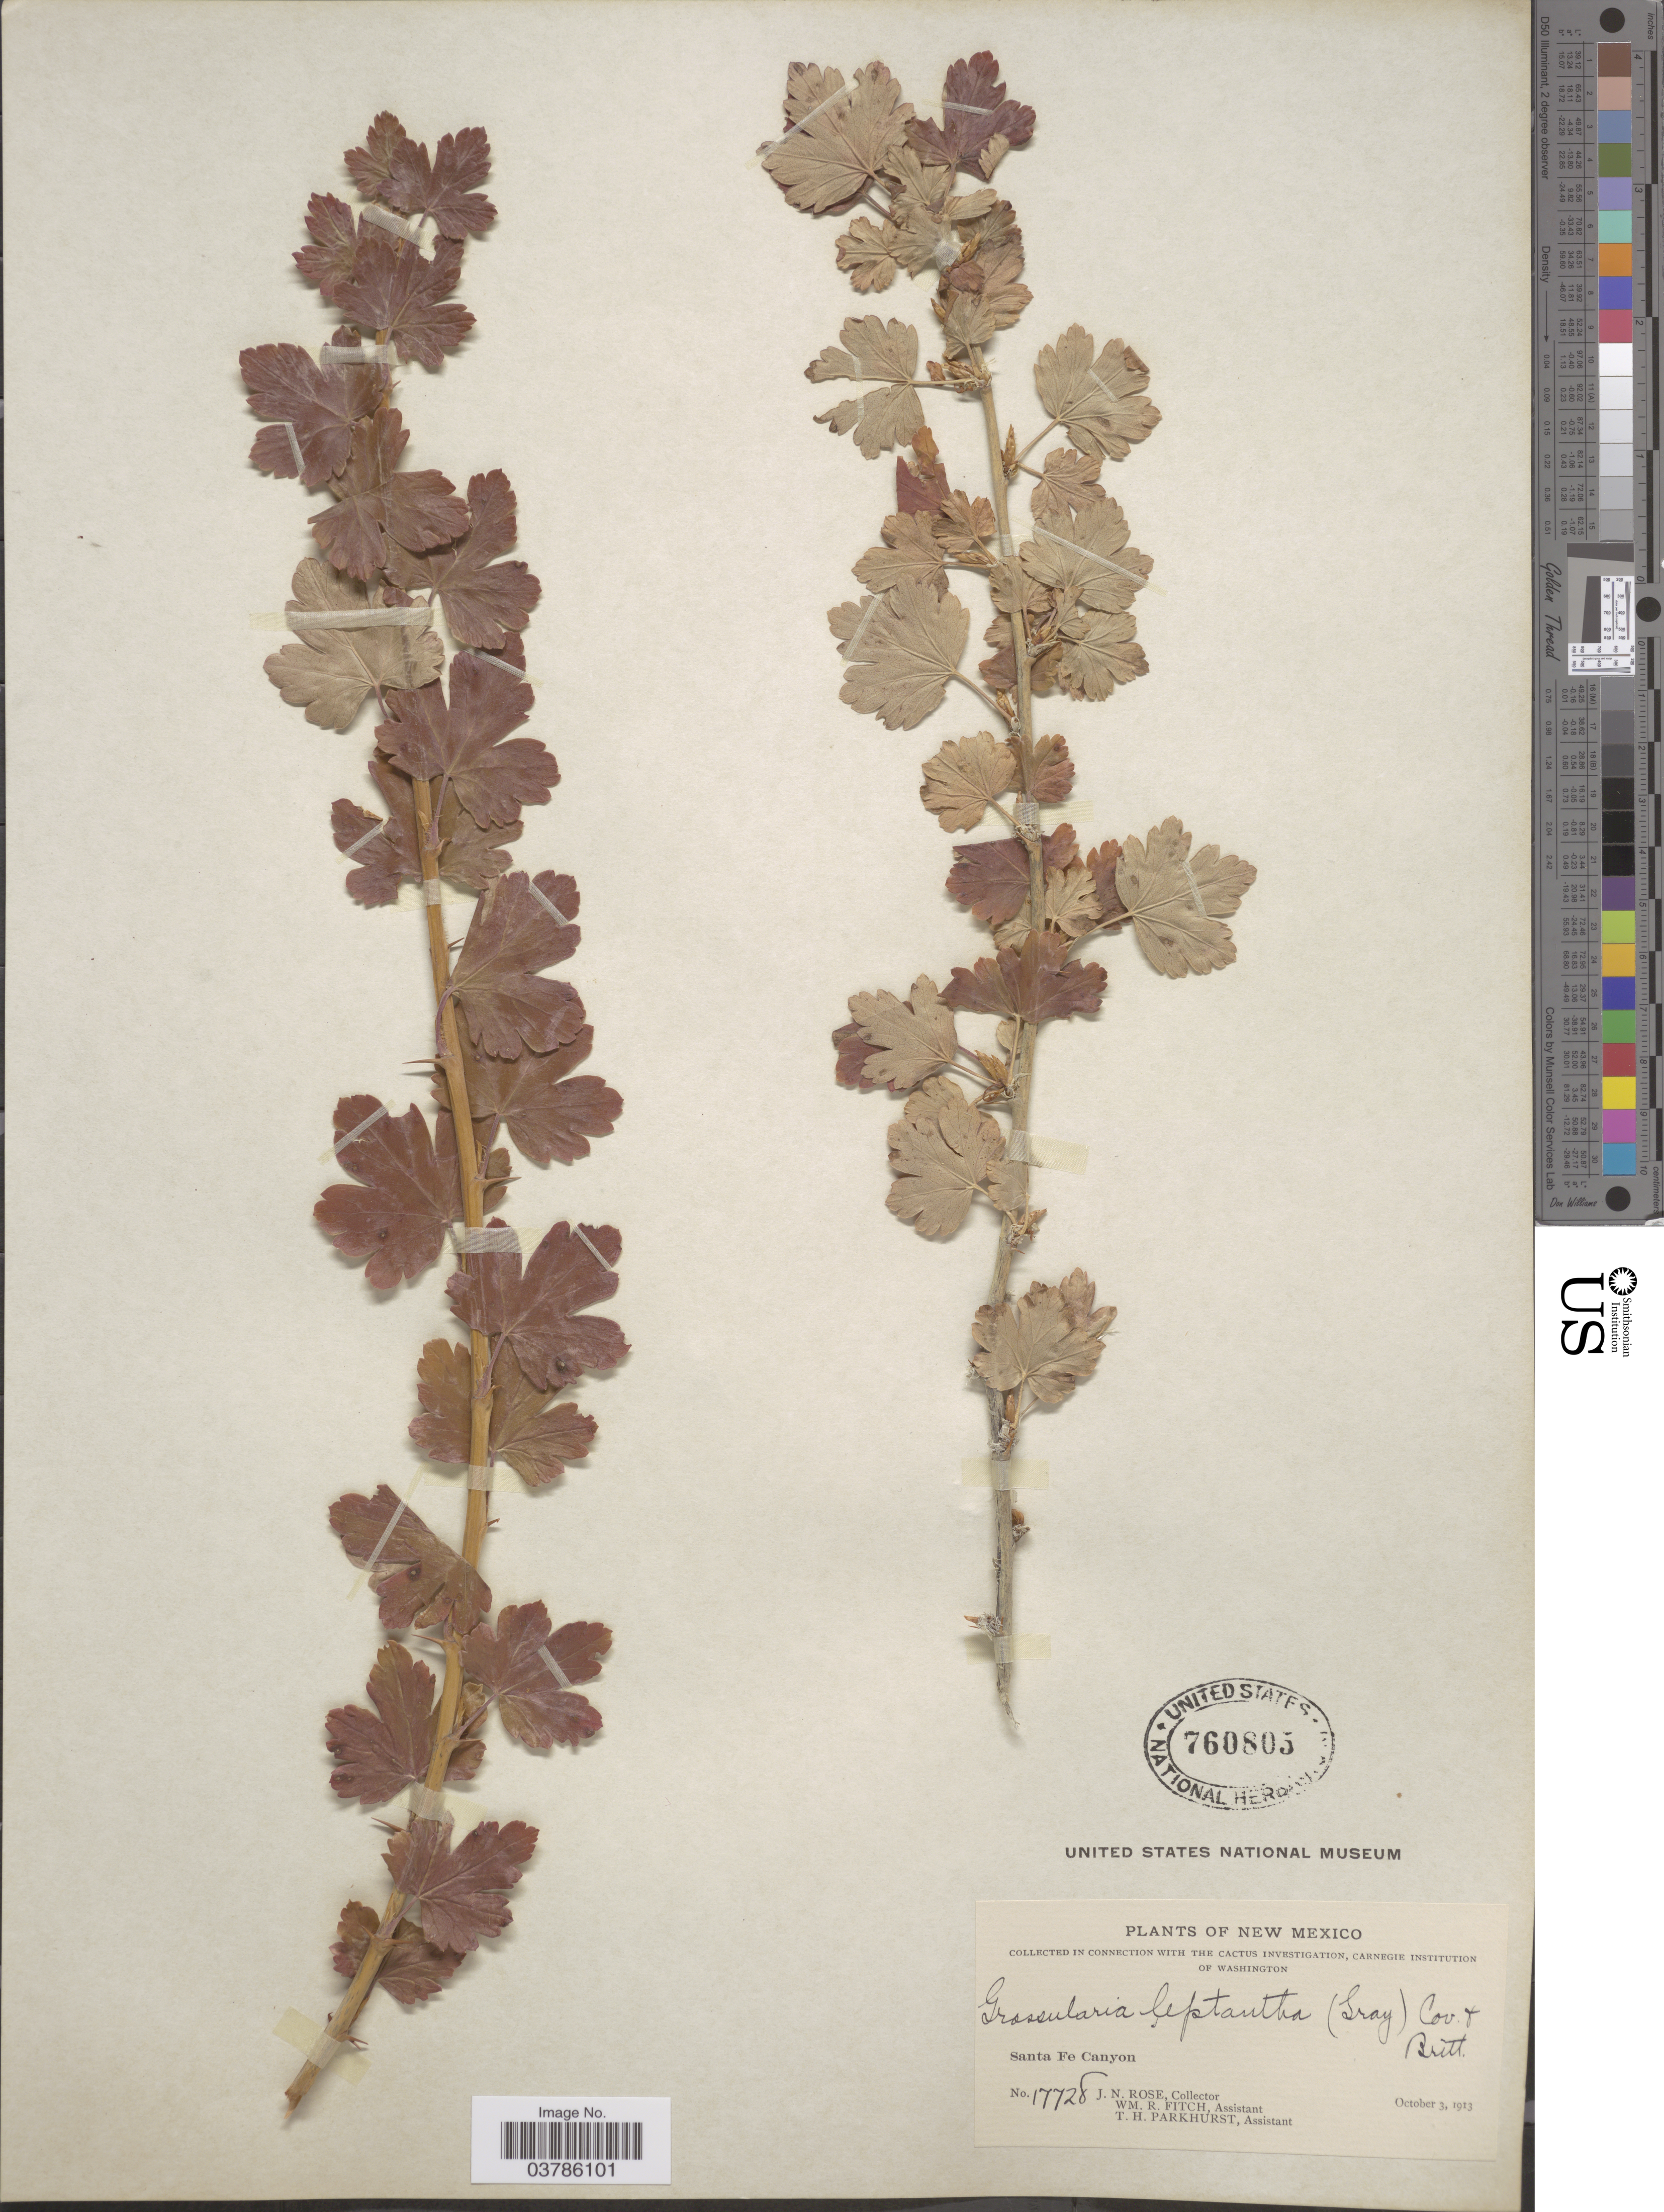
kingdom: Plantae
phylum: Tracheophyta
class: Magnoliopsida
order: Saxifragales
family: Grossulariaceae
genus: Ribes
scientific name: Ribes leptanthum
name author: A. Gray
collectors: J. N. Rose, W. R. Fitch & T. Parkhurst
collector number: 17728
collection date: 1913-10-03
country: United States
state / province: New Mexico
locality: Santa Fe Canyon.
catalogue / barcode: US 760805